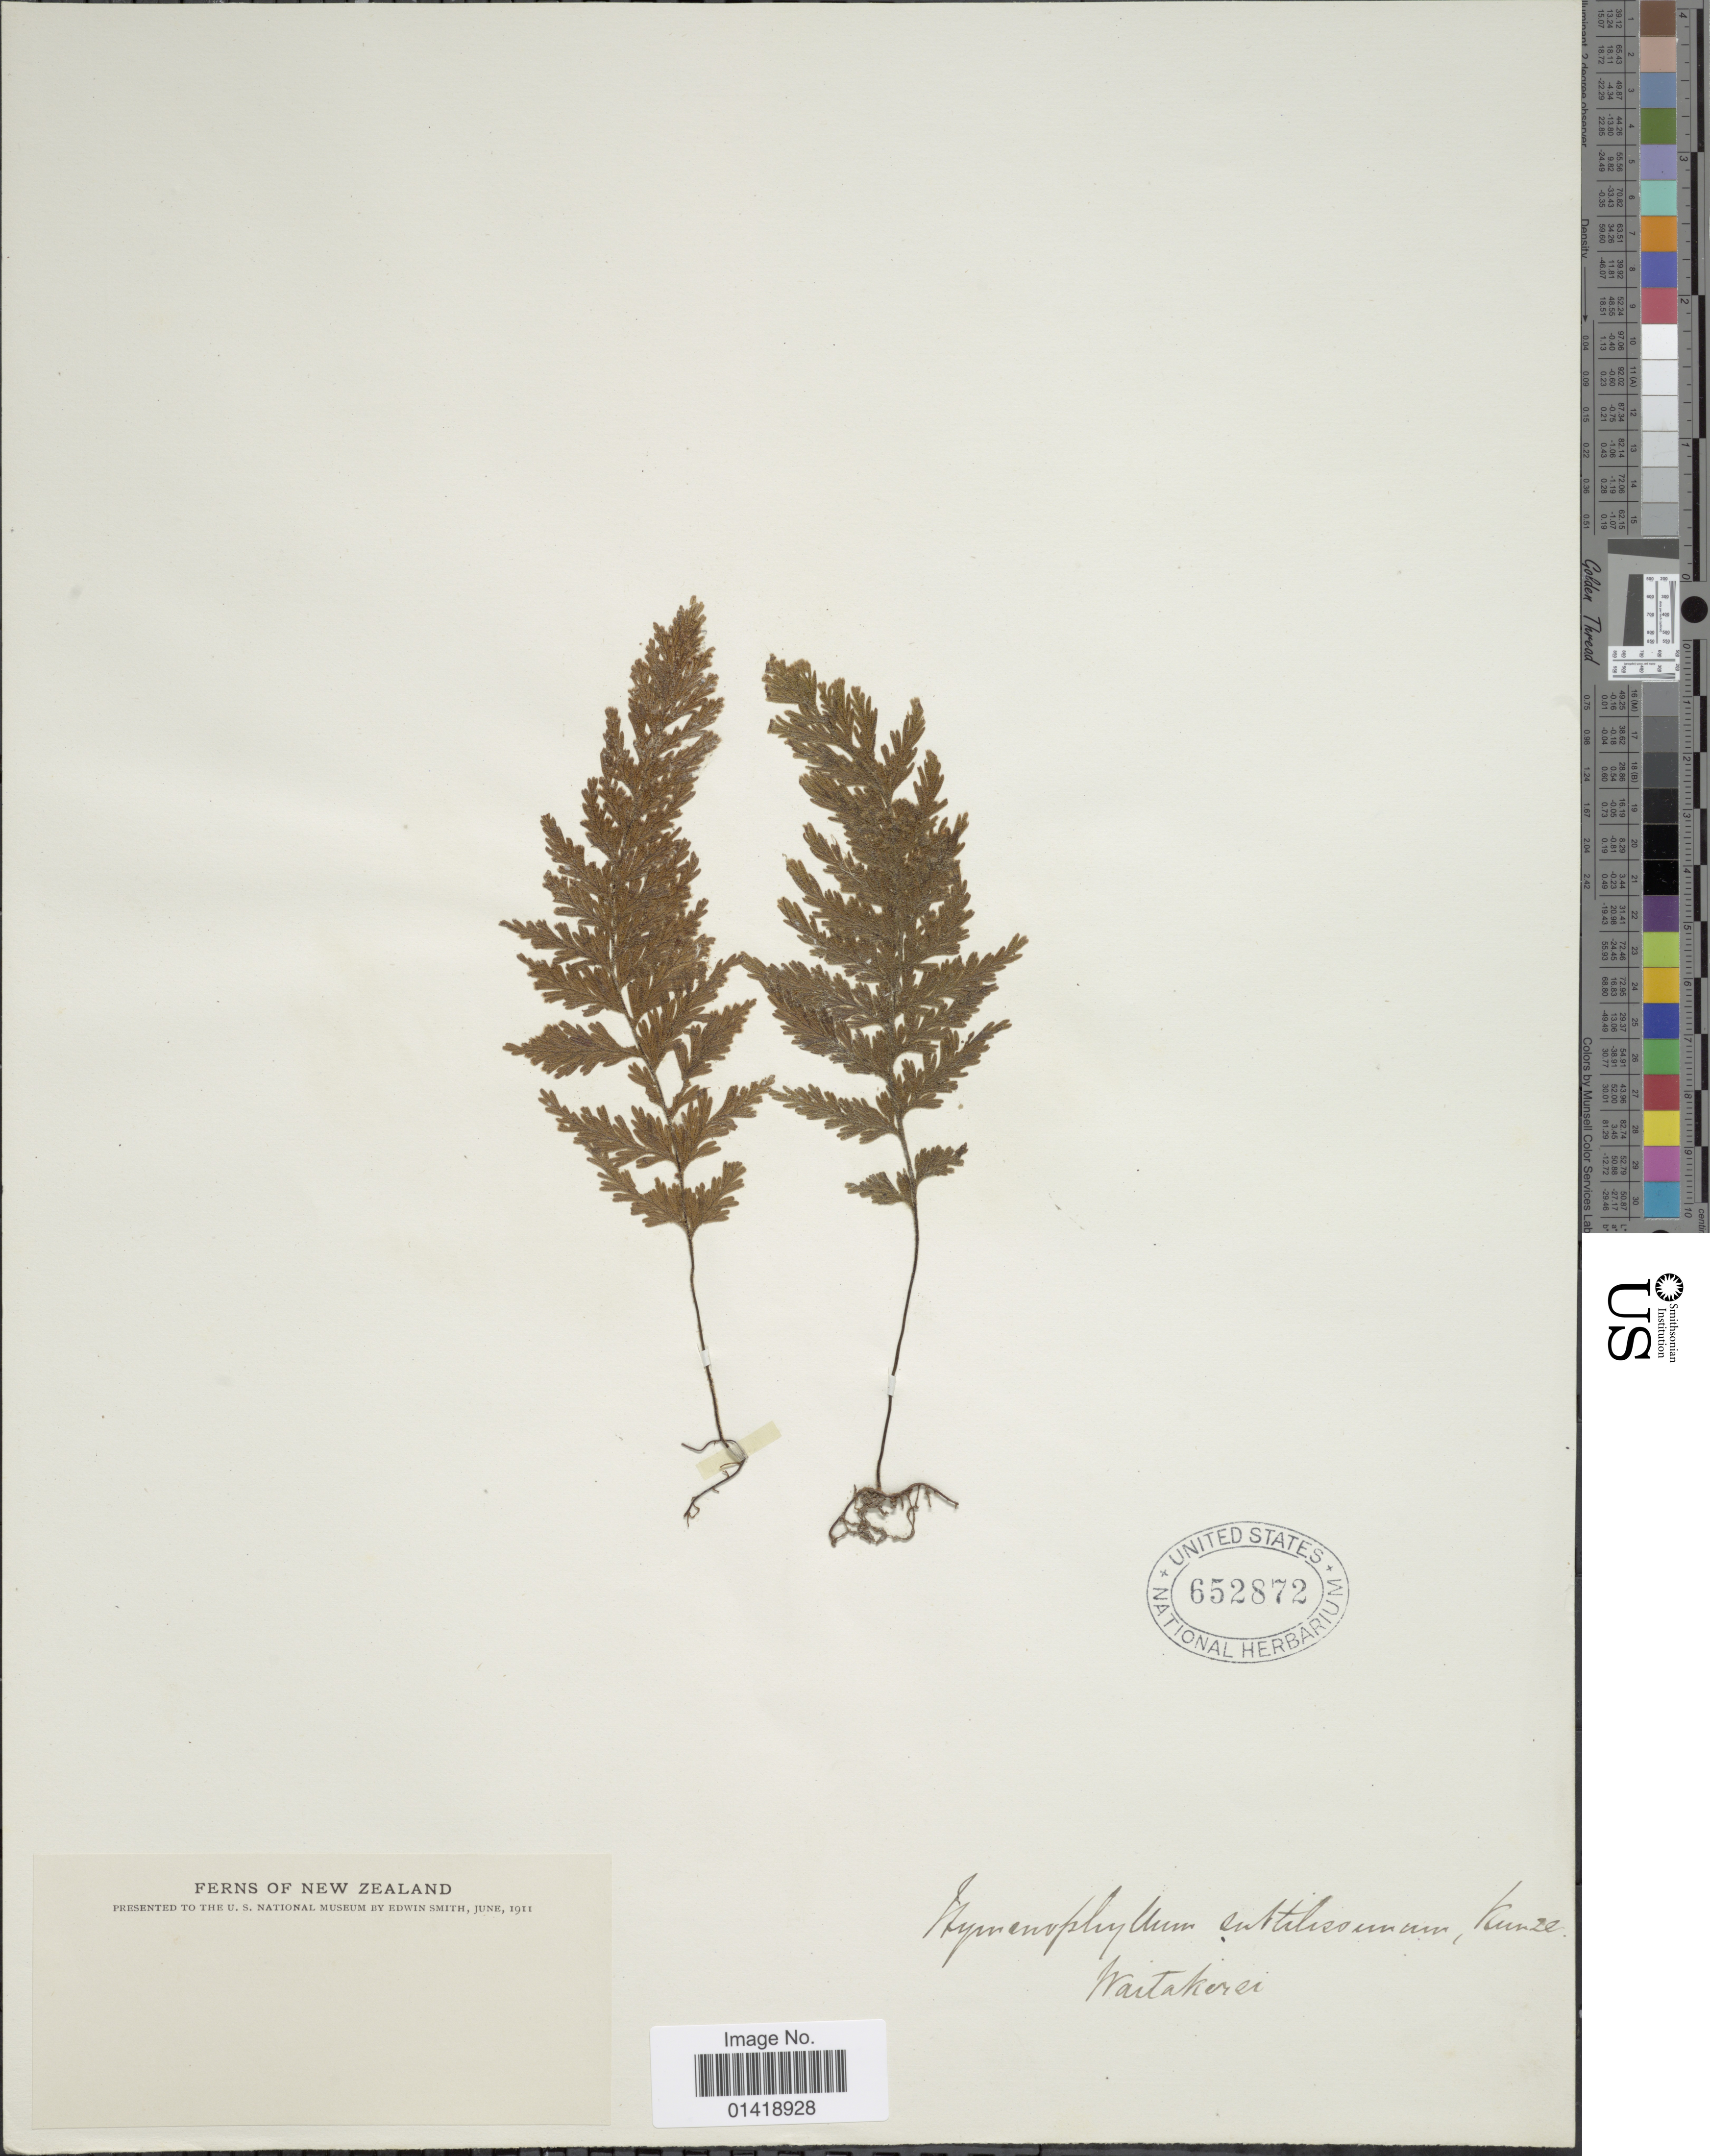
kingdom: Plantae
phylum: Tracheophyta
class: Polypodiopsida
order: Hymenophyllales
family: Hymenophyllaceae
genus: Hymenophyllum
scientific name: Hymenophyllum ferrugineum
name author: Colla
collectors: E. B. Smith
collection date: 1911-06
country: New Zealand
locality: Waitakerei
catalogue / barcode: US 652872